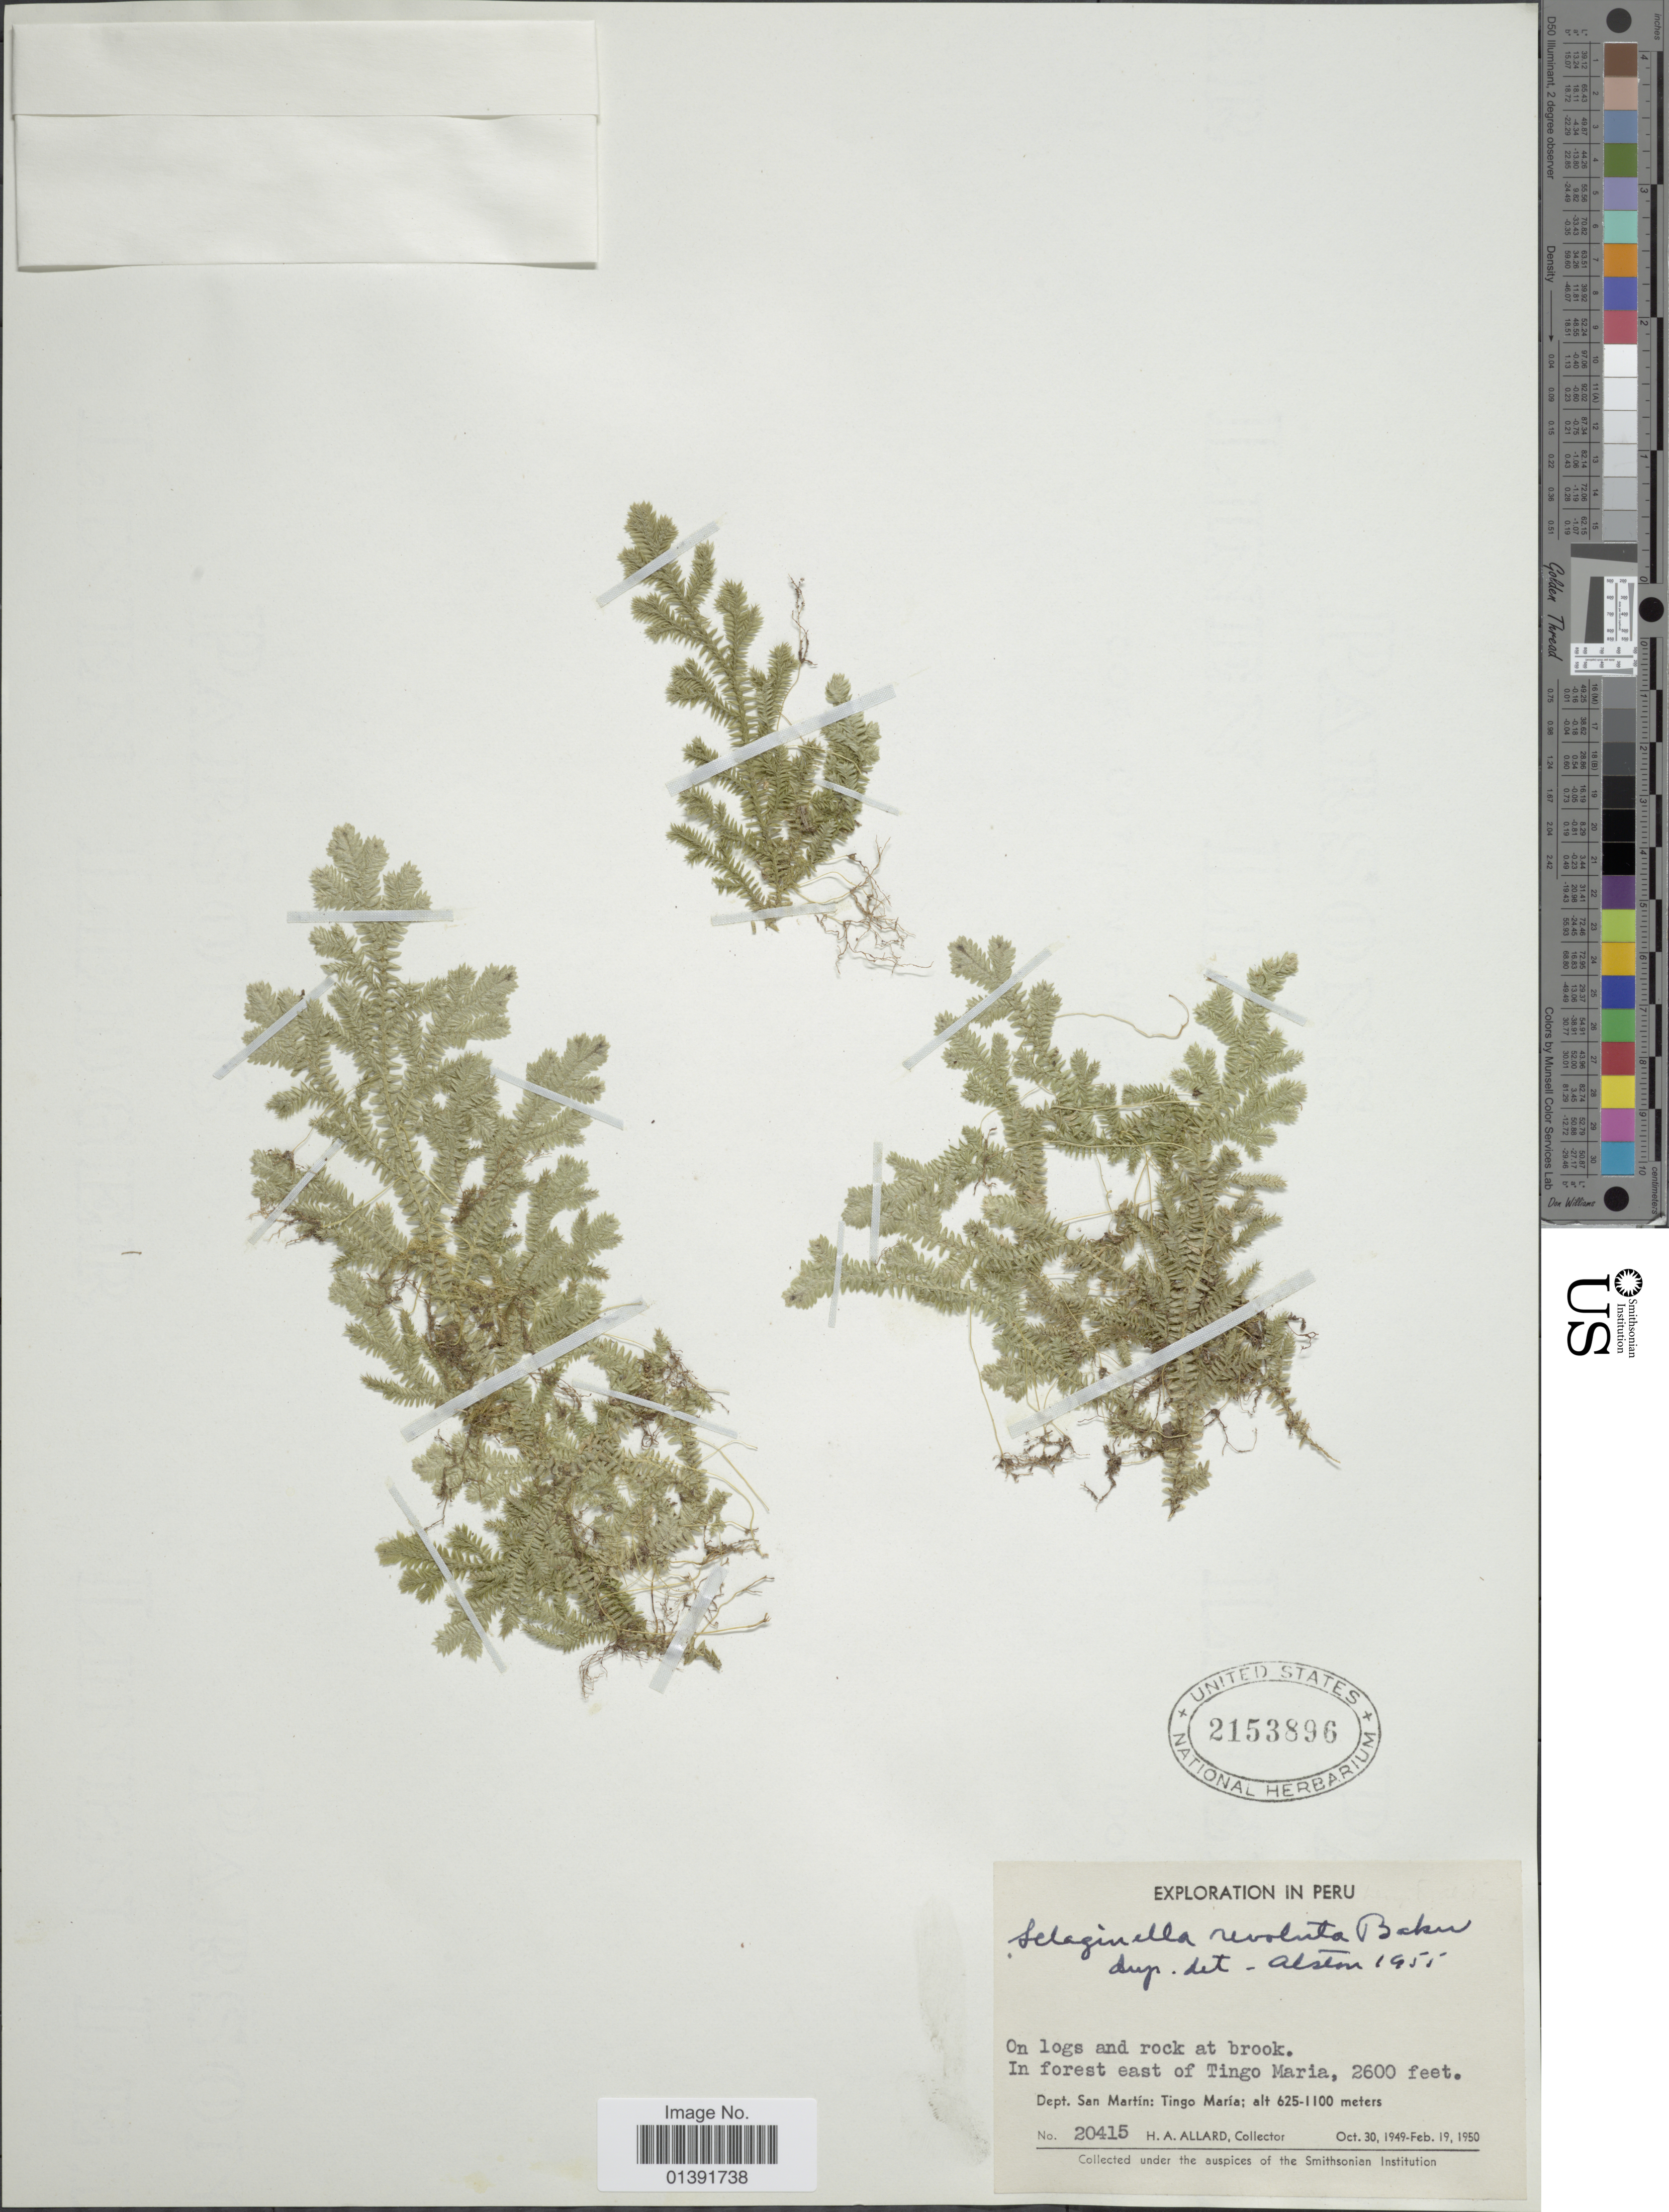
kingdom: Plantae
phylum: Tracheophyta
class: Lycopodiopsida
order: Selaginellales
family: Selaginellaceae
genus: Selaginella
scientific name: Selaginella revoluta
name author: Baker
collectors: H. A. Allard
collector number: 20415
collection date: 1949-10-30/1950-02-19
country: Peru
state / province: San Martín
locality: In forest east of Tingo Maria, Tingo Maria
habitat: on logs and rock at brook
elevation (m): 625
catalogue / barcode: US 2153896